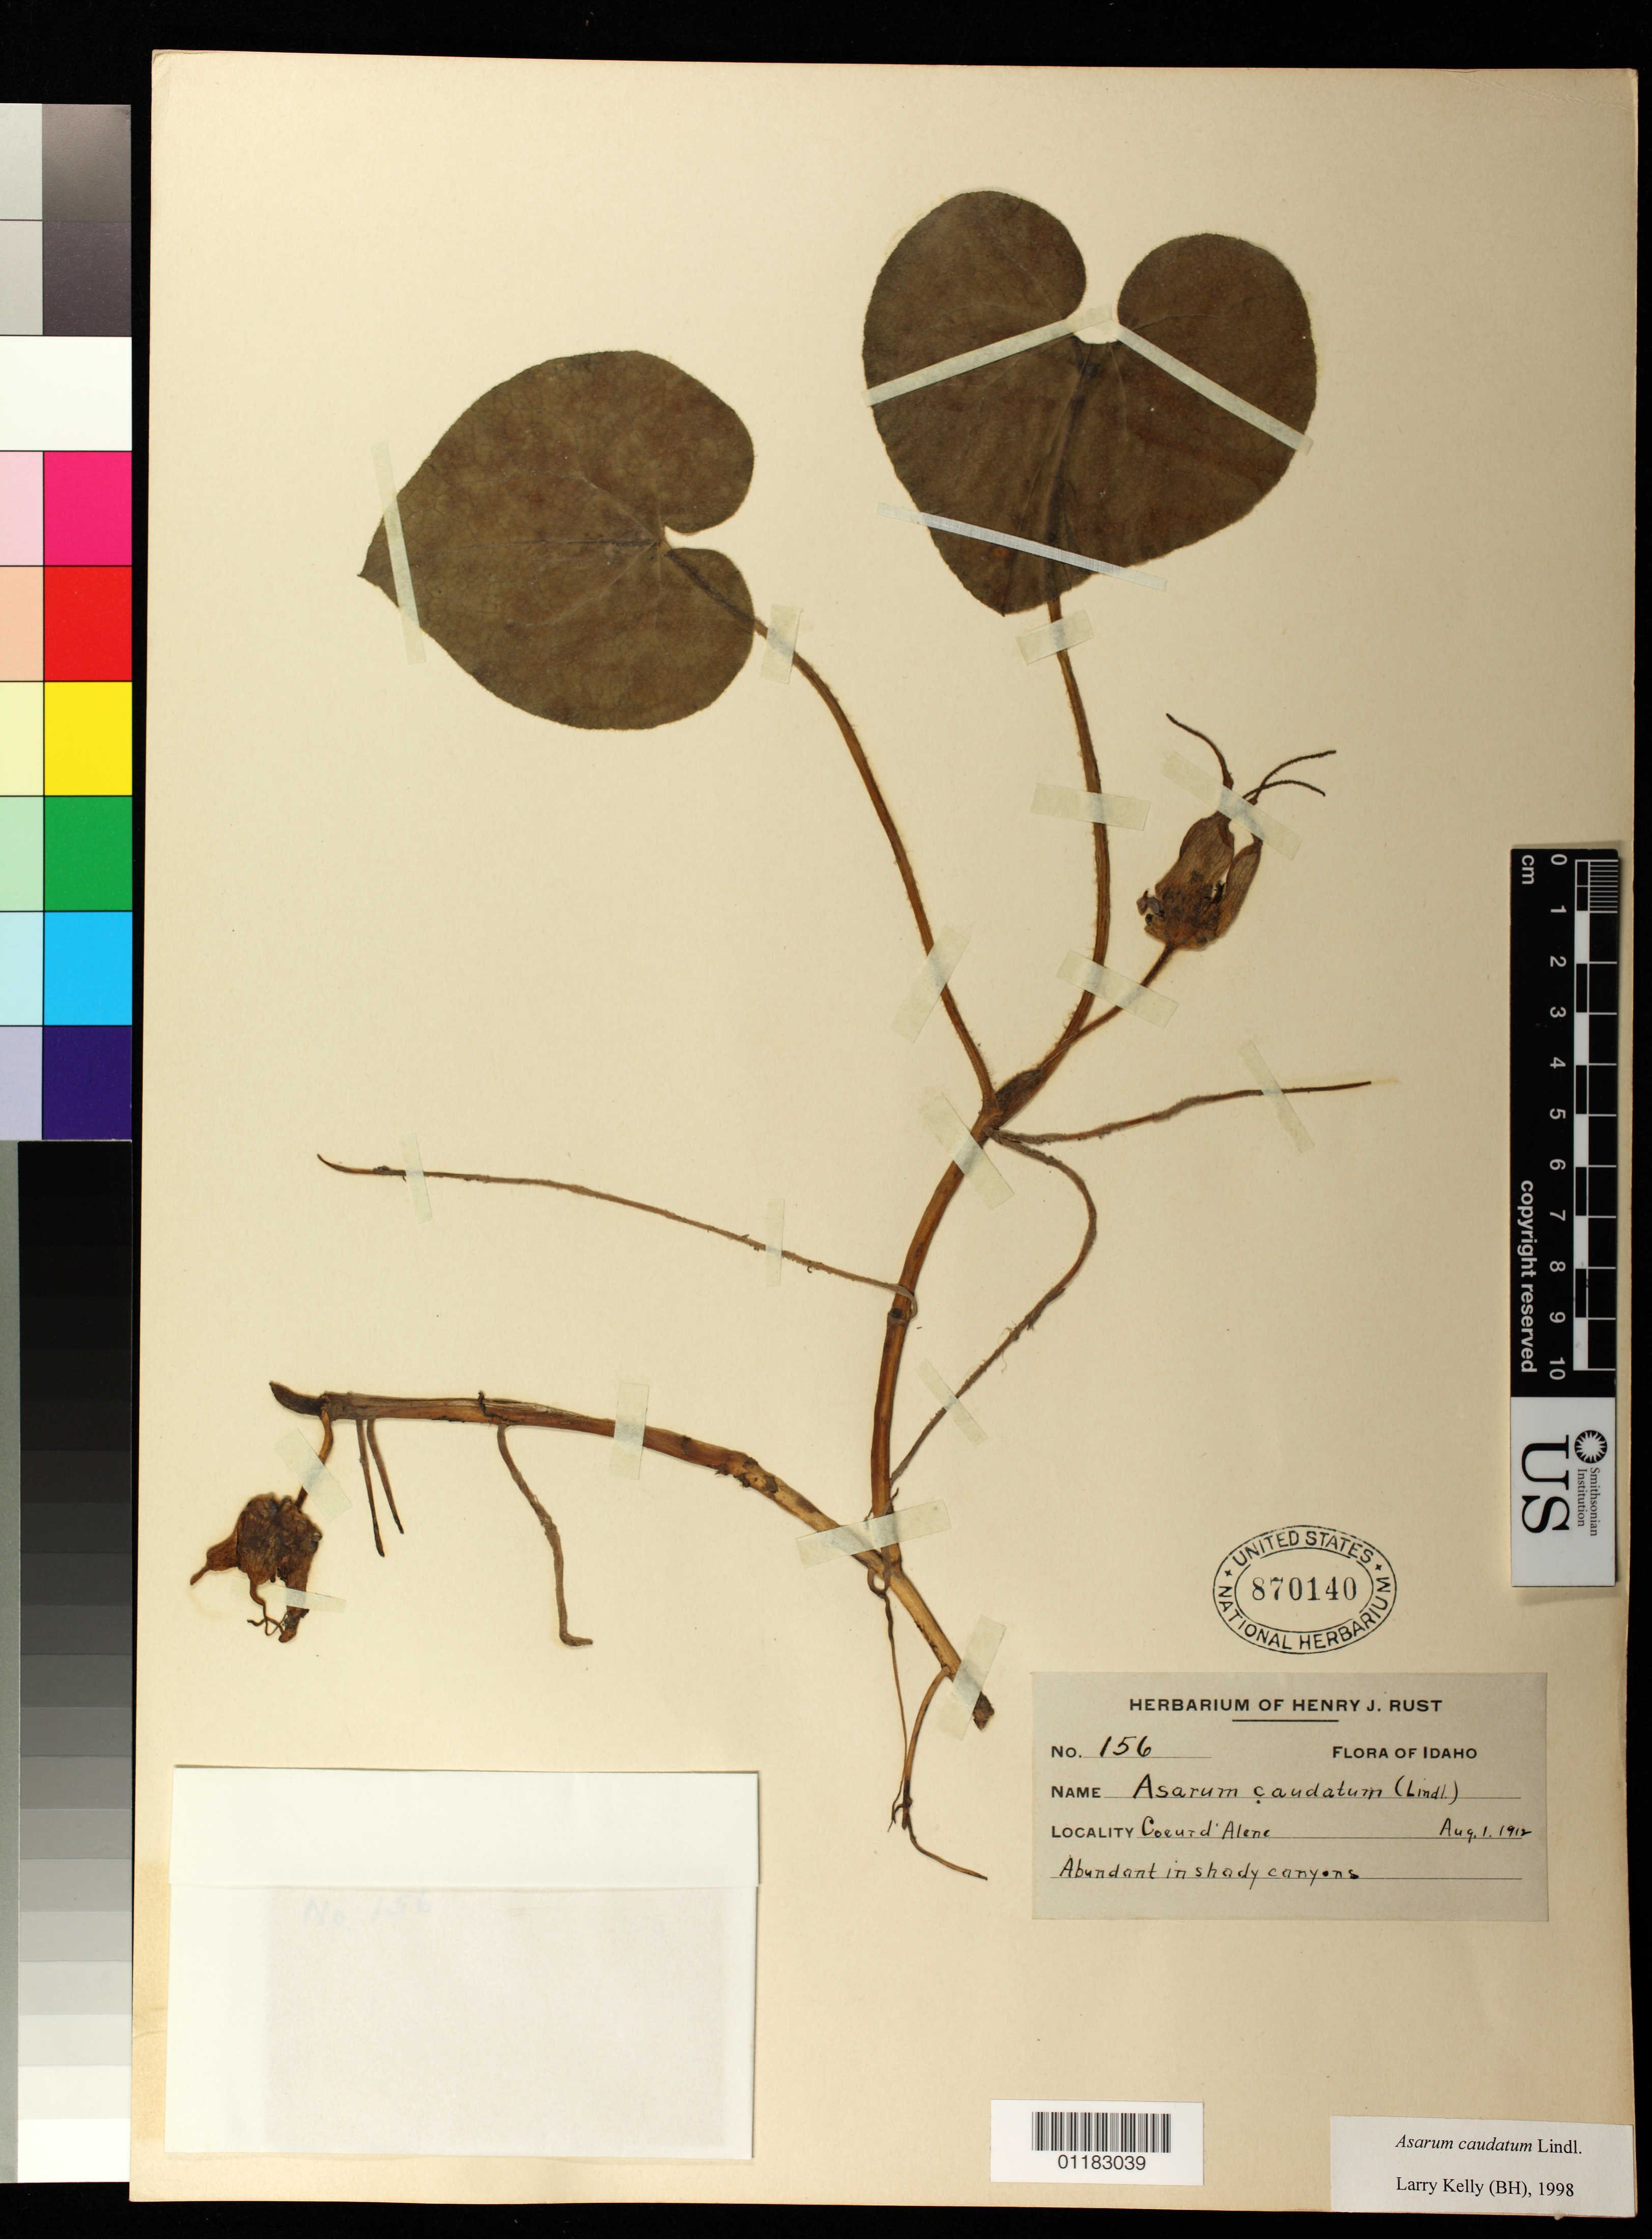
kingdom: Plantae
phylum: Tracheophyta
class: Magnoliopsida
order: Piperales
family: Aristolochiaceae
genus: Asarum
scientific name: Asarum caudatum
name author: Lindl.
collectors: H. J. Rust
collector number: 156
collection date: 1912-08-01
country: United States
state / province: Idaho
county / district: Kootenai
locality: Coeur d'Alene, Kootenai County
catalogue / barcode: US 870140